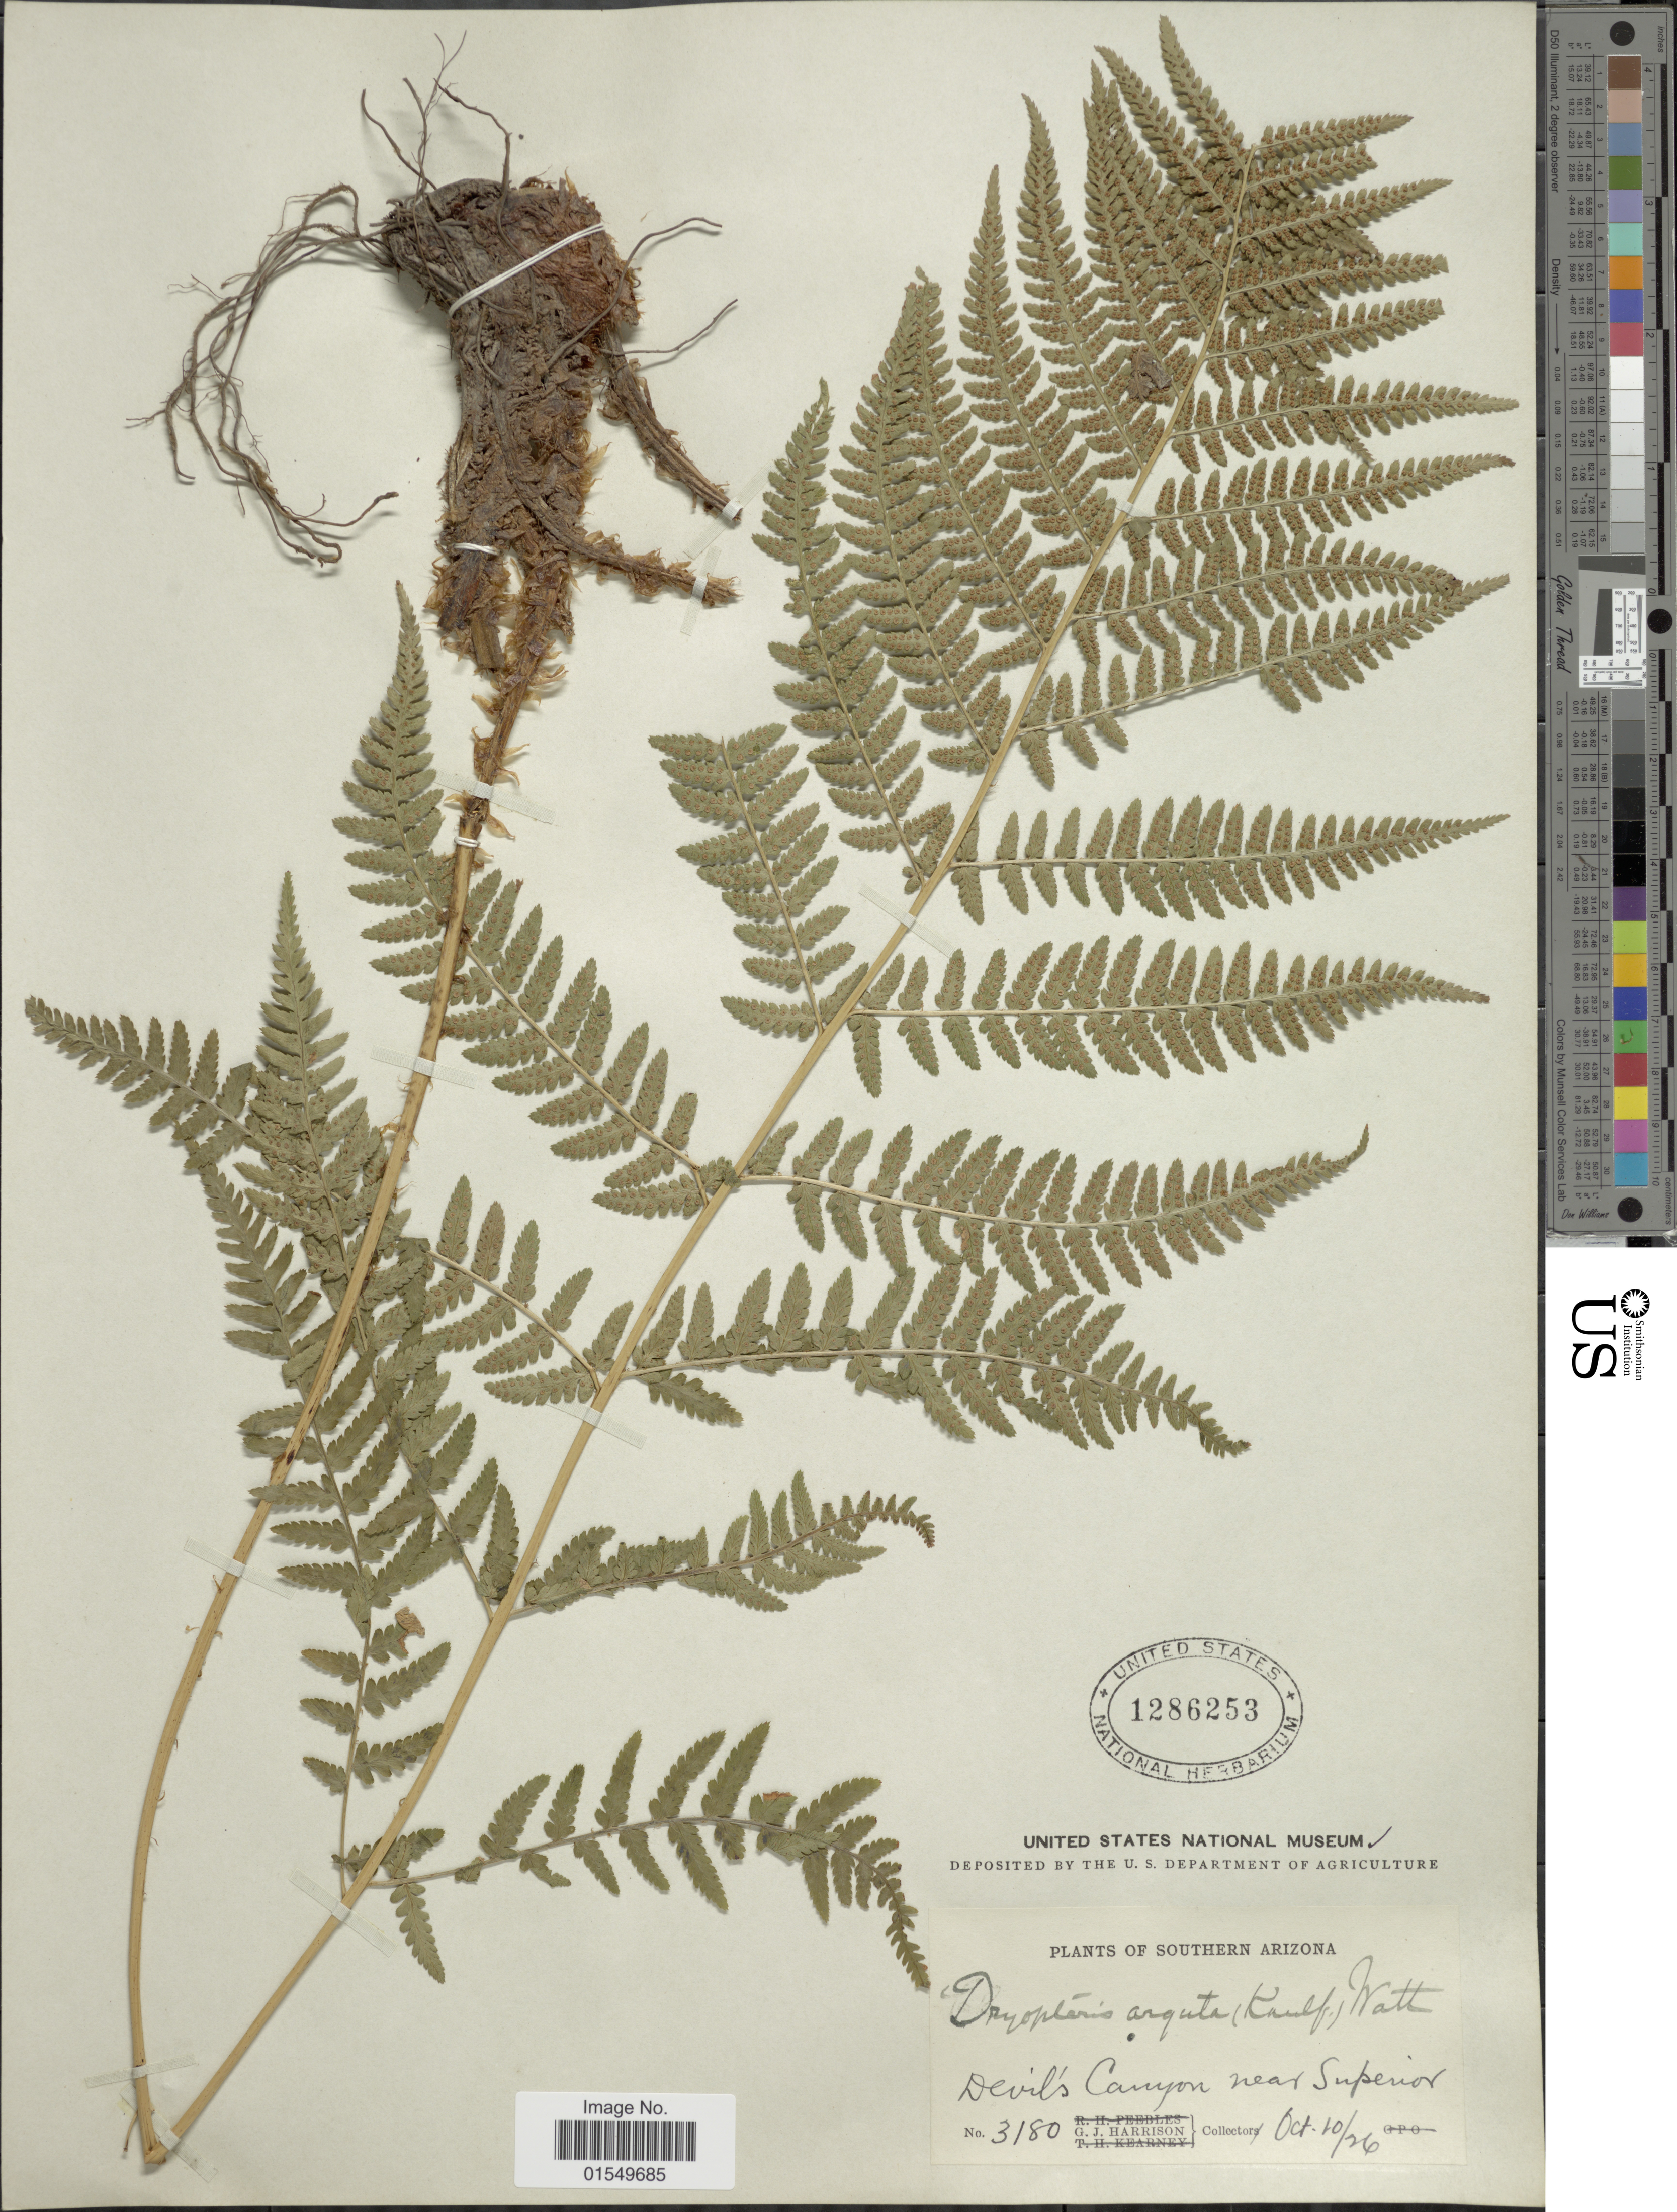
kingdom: Plantae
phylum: Tracheophyta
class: Polypodiopsida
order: Polypodiales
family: Dryopteridaceae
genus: Dryopteris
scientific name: Dryopteris arguta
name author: (Kaulf.) Maxon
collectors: G. J. Harrison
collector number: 3180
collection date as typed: Transcribed d/m/y: 10/10/26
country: United States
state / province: Arizona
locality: Southern Arizona, Devil's Canyon near Superior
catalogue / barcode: US 1286253